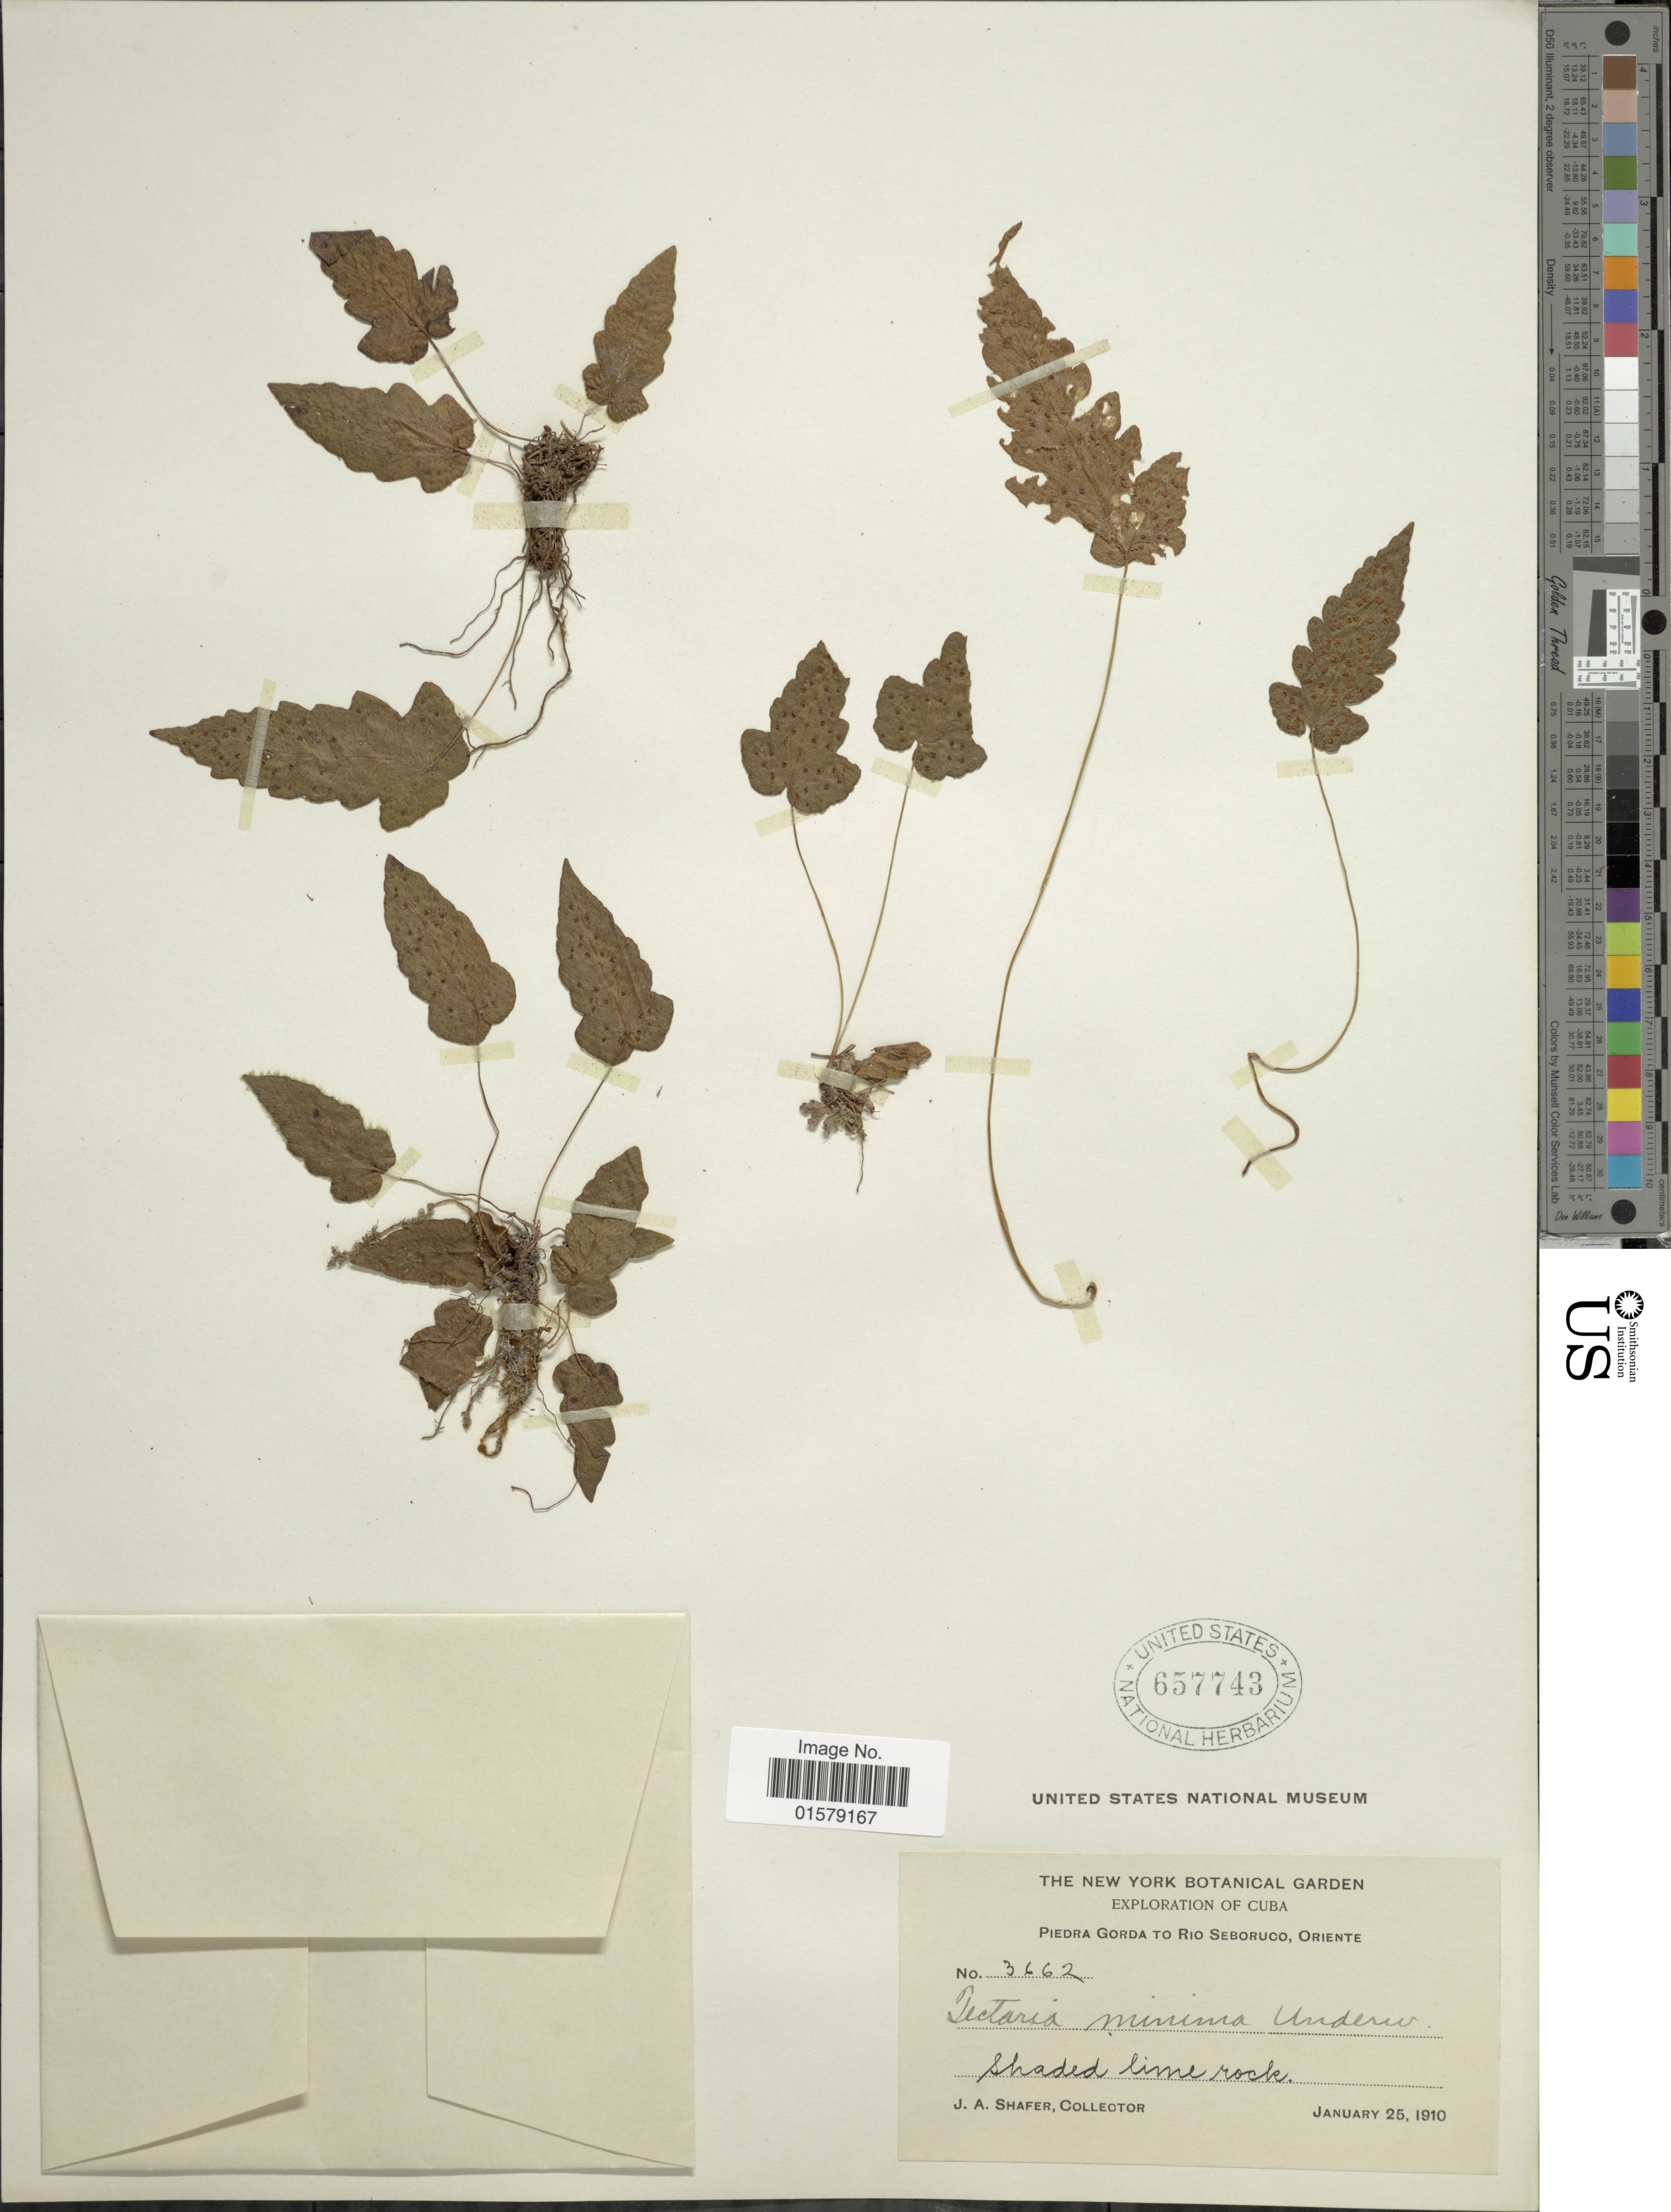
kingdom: Plantae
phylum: Tracheophyta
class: Polypodiopsida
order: Polypodiales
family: Tectariaceae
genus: Tectaria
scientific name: Tectaria fimbriata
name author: (Willd.) Lourteig & Proctor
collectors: J. A. Shafer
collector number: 3662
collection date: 1910-02-25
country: Cuba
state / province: Oriente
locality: Piedra Gorda to Rio Seboruco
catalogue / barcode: US 657743